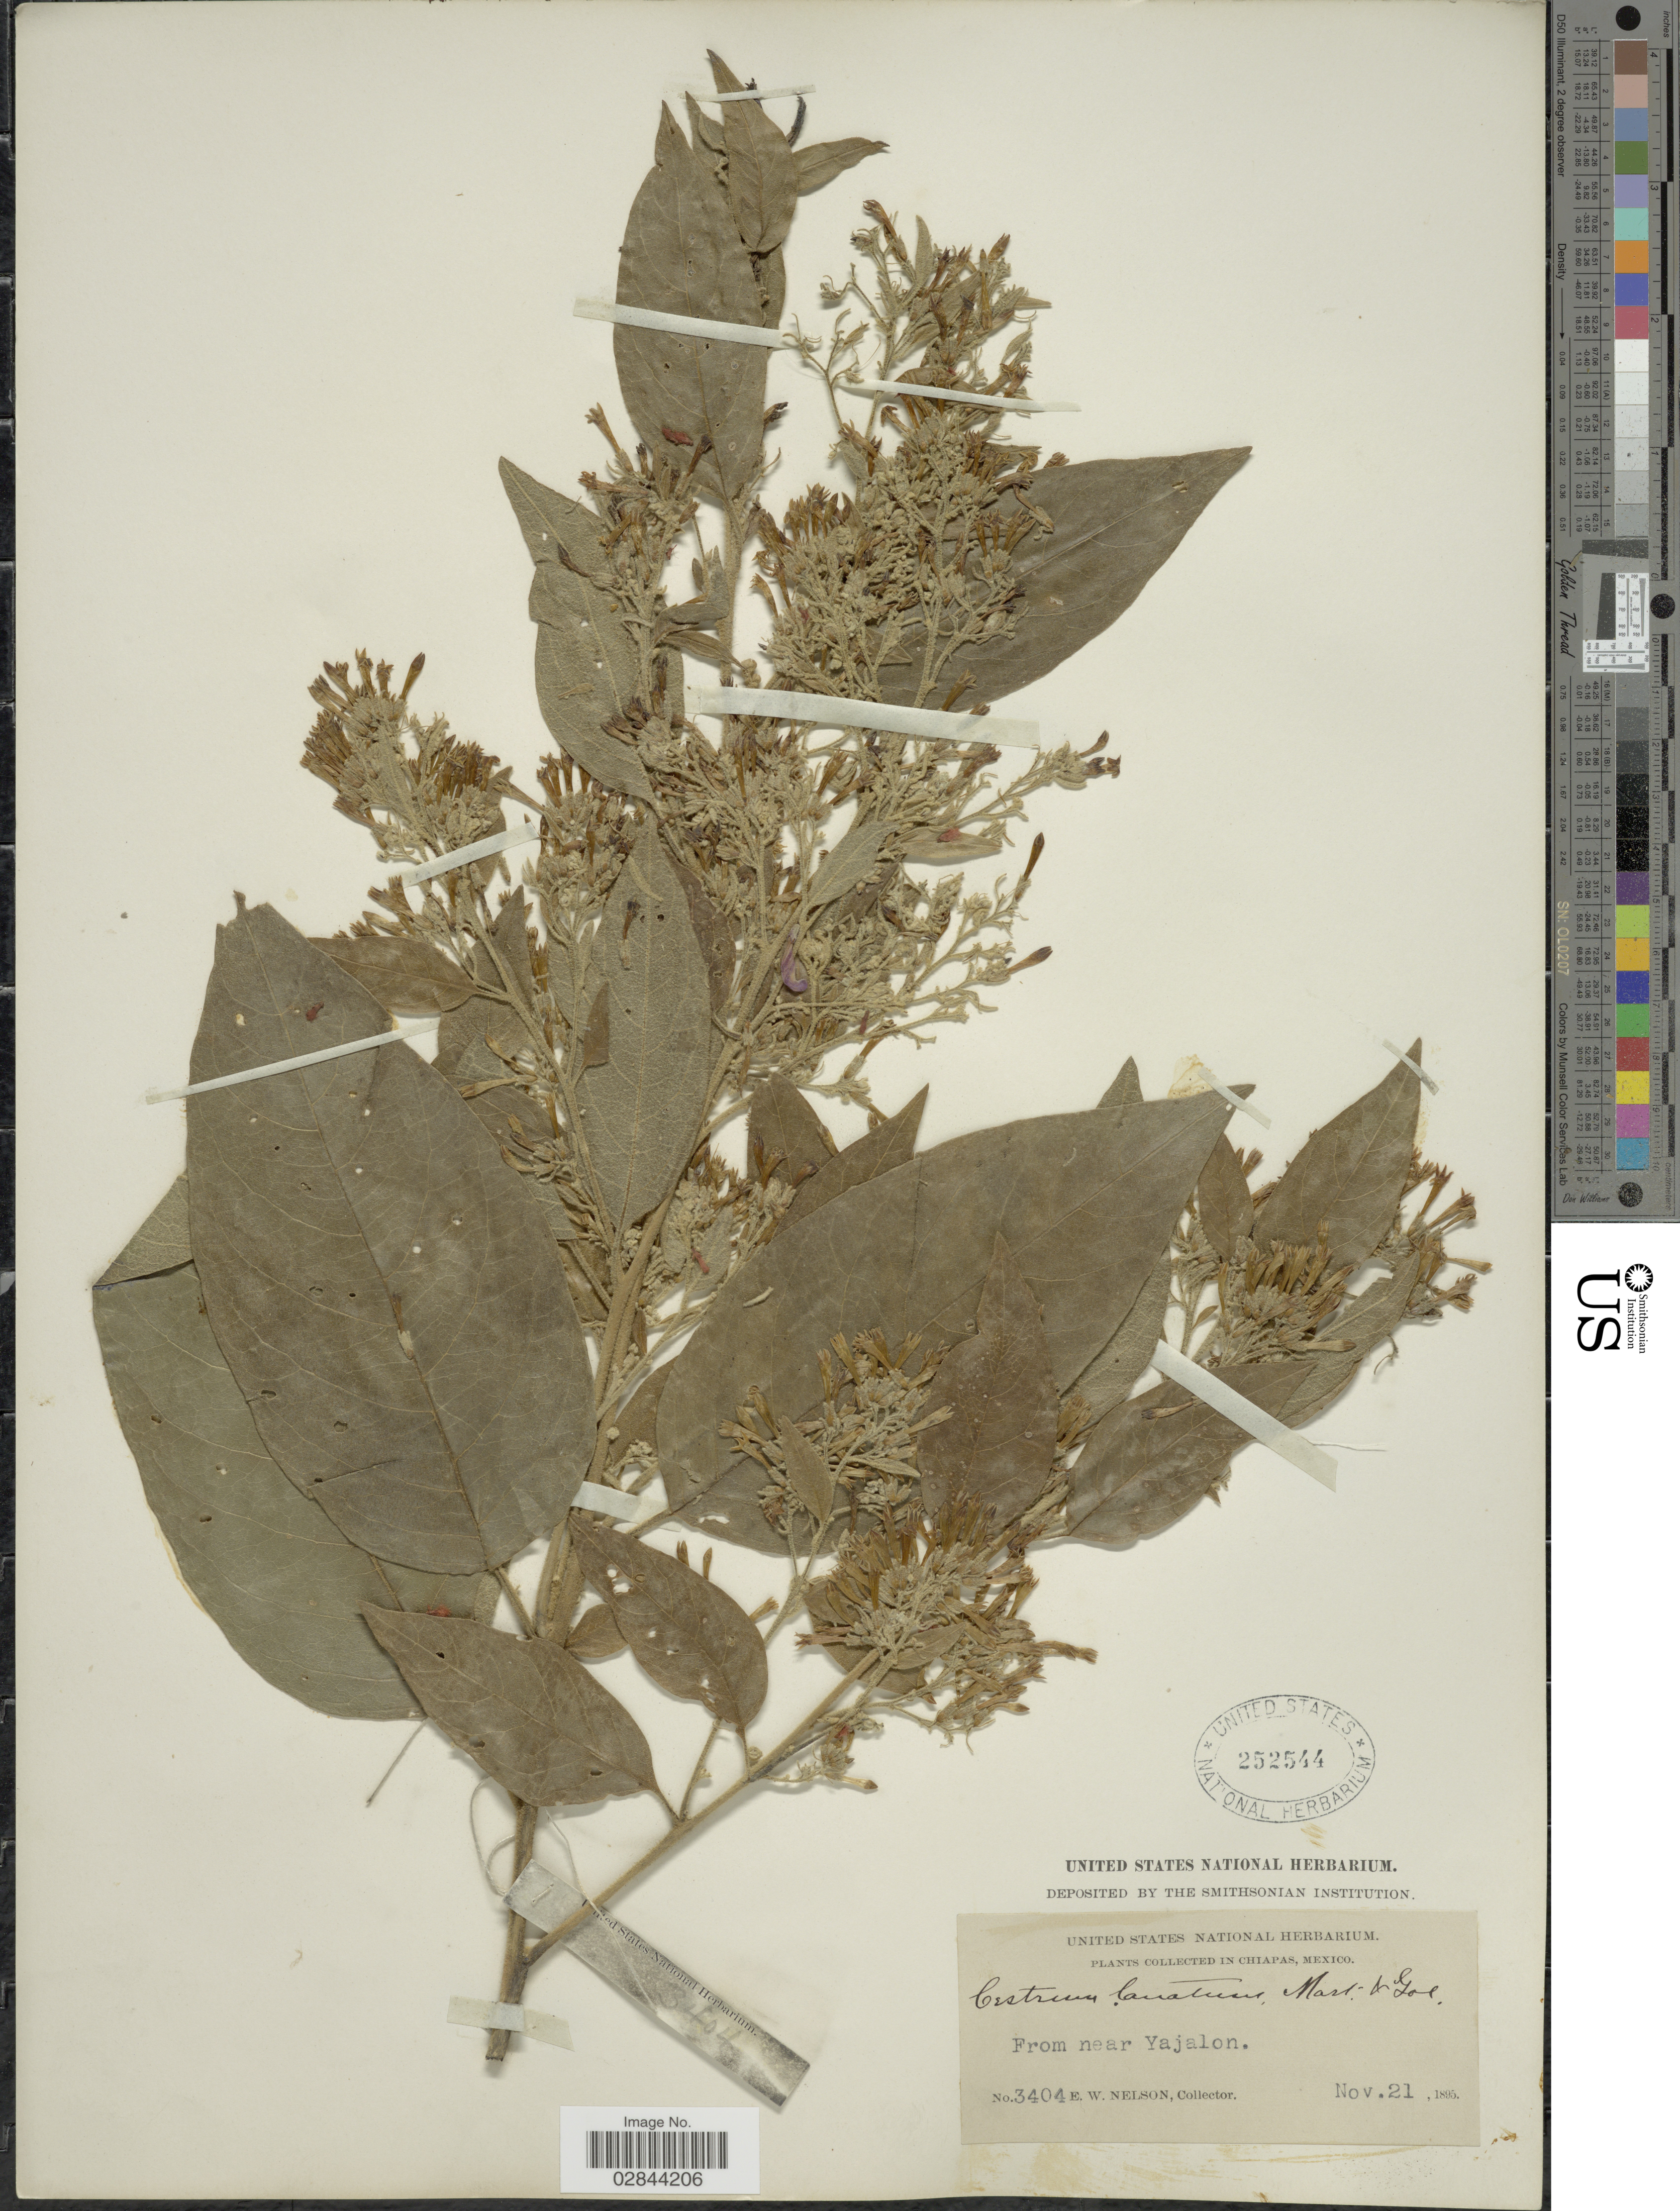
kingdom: Plantae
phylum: Tracheophyta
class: Magnoliopsida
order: Solanales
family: Solanaceae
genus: Cestrum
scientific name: Cestrum tomentosum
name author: L. f.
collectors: E. W. Nelson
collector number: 3404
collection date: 1895-11-21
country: Mexico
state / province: Chiapas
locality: From near Yajalon.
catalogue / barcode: US 252544